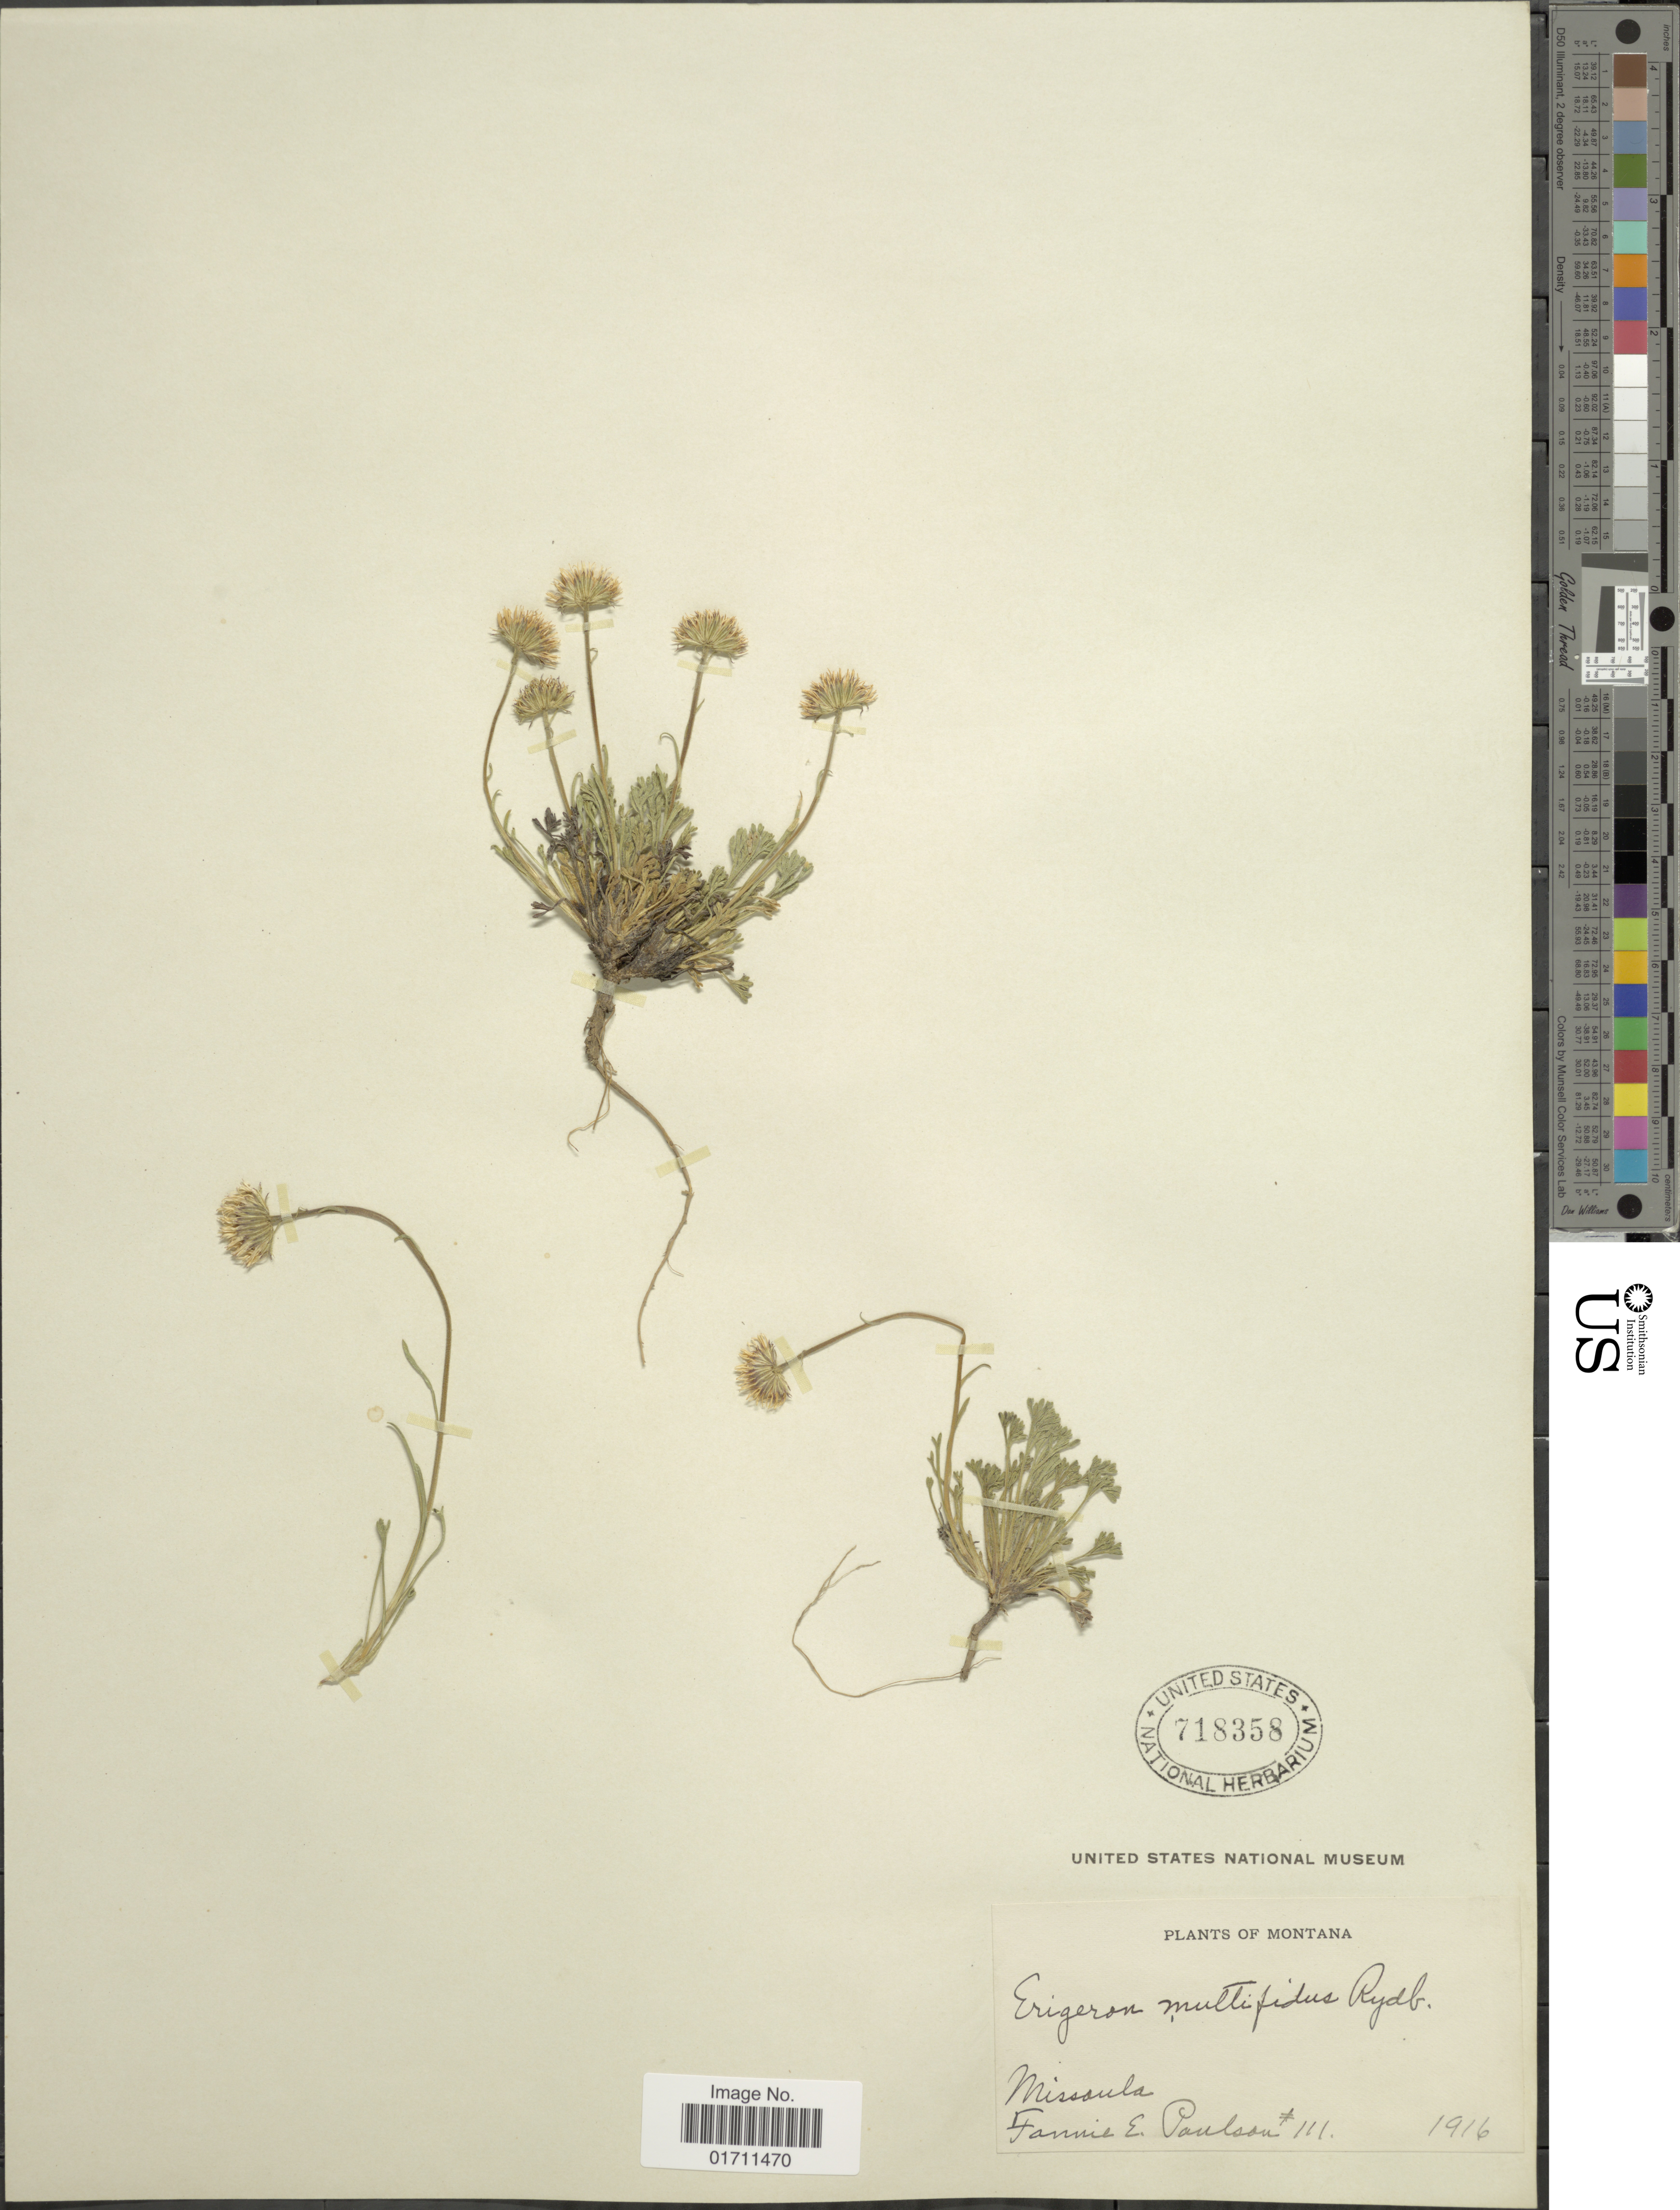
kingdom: Plantae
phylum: Tracheophyta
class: Magnoliopsida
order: Asterales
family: Asteraceae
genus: Erigeron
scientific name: Erigeron compositus var. multifidus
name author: (Rydb.) J.F. Macbr. & Payson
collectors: F. Paulson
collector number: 111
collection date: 1916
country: United States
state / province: Montana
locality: Missoula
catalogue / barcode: US 718358